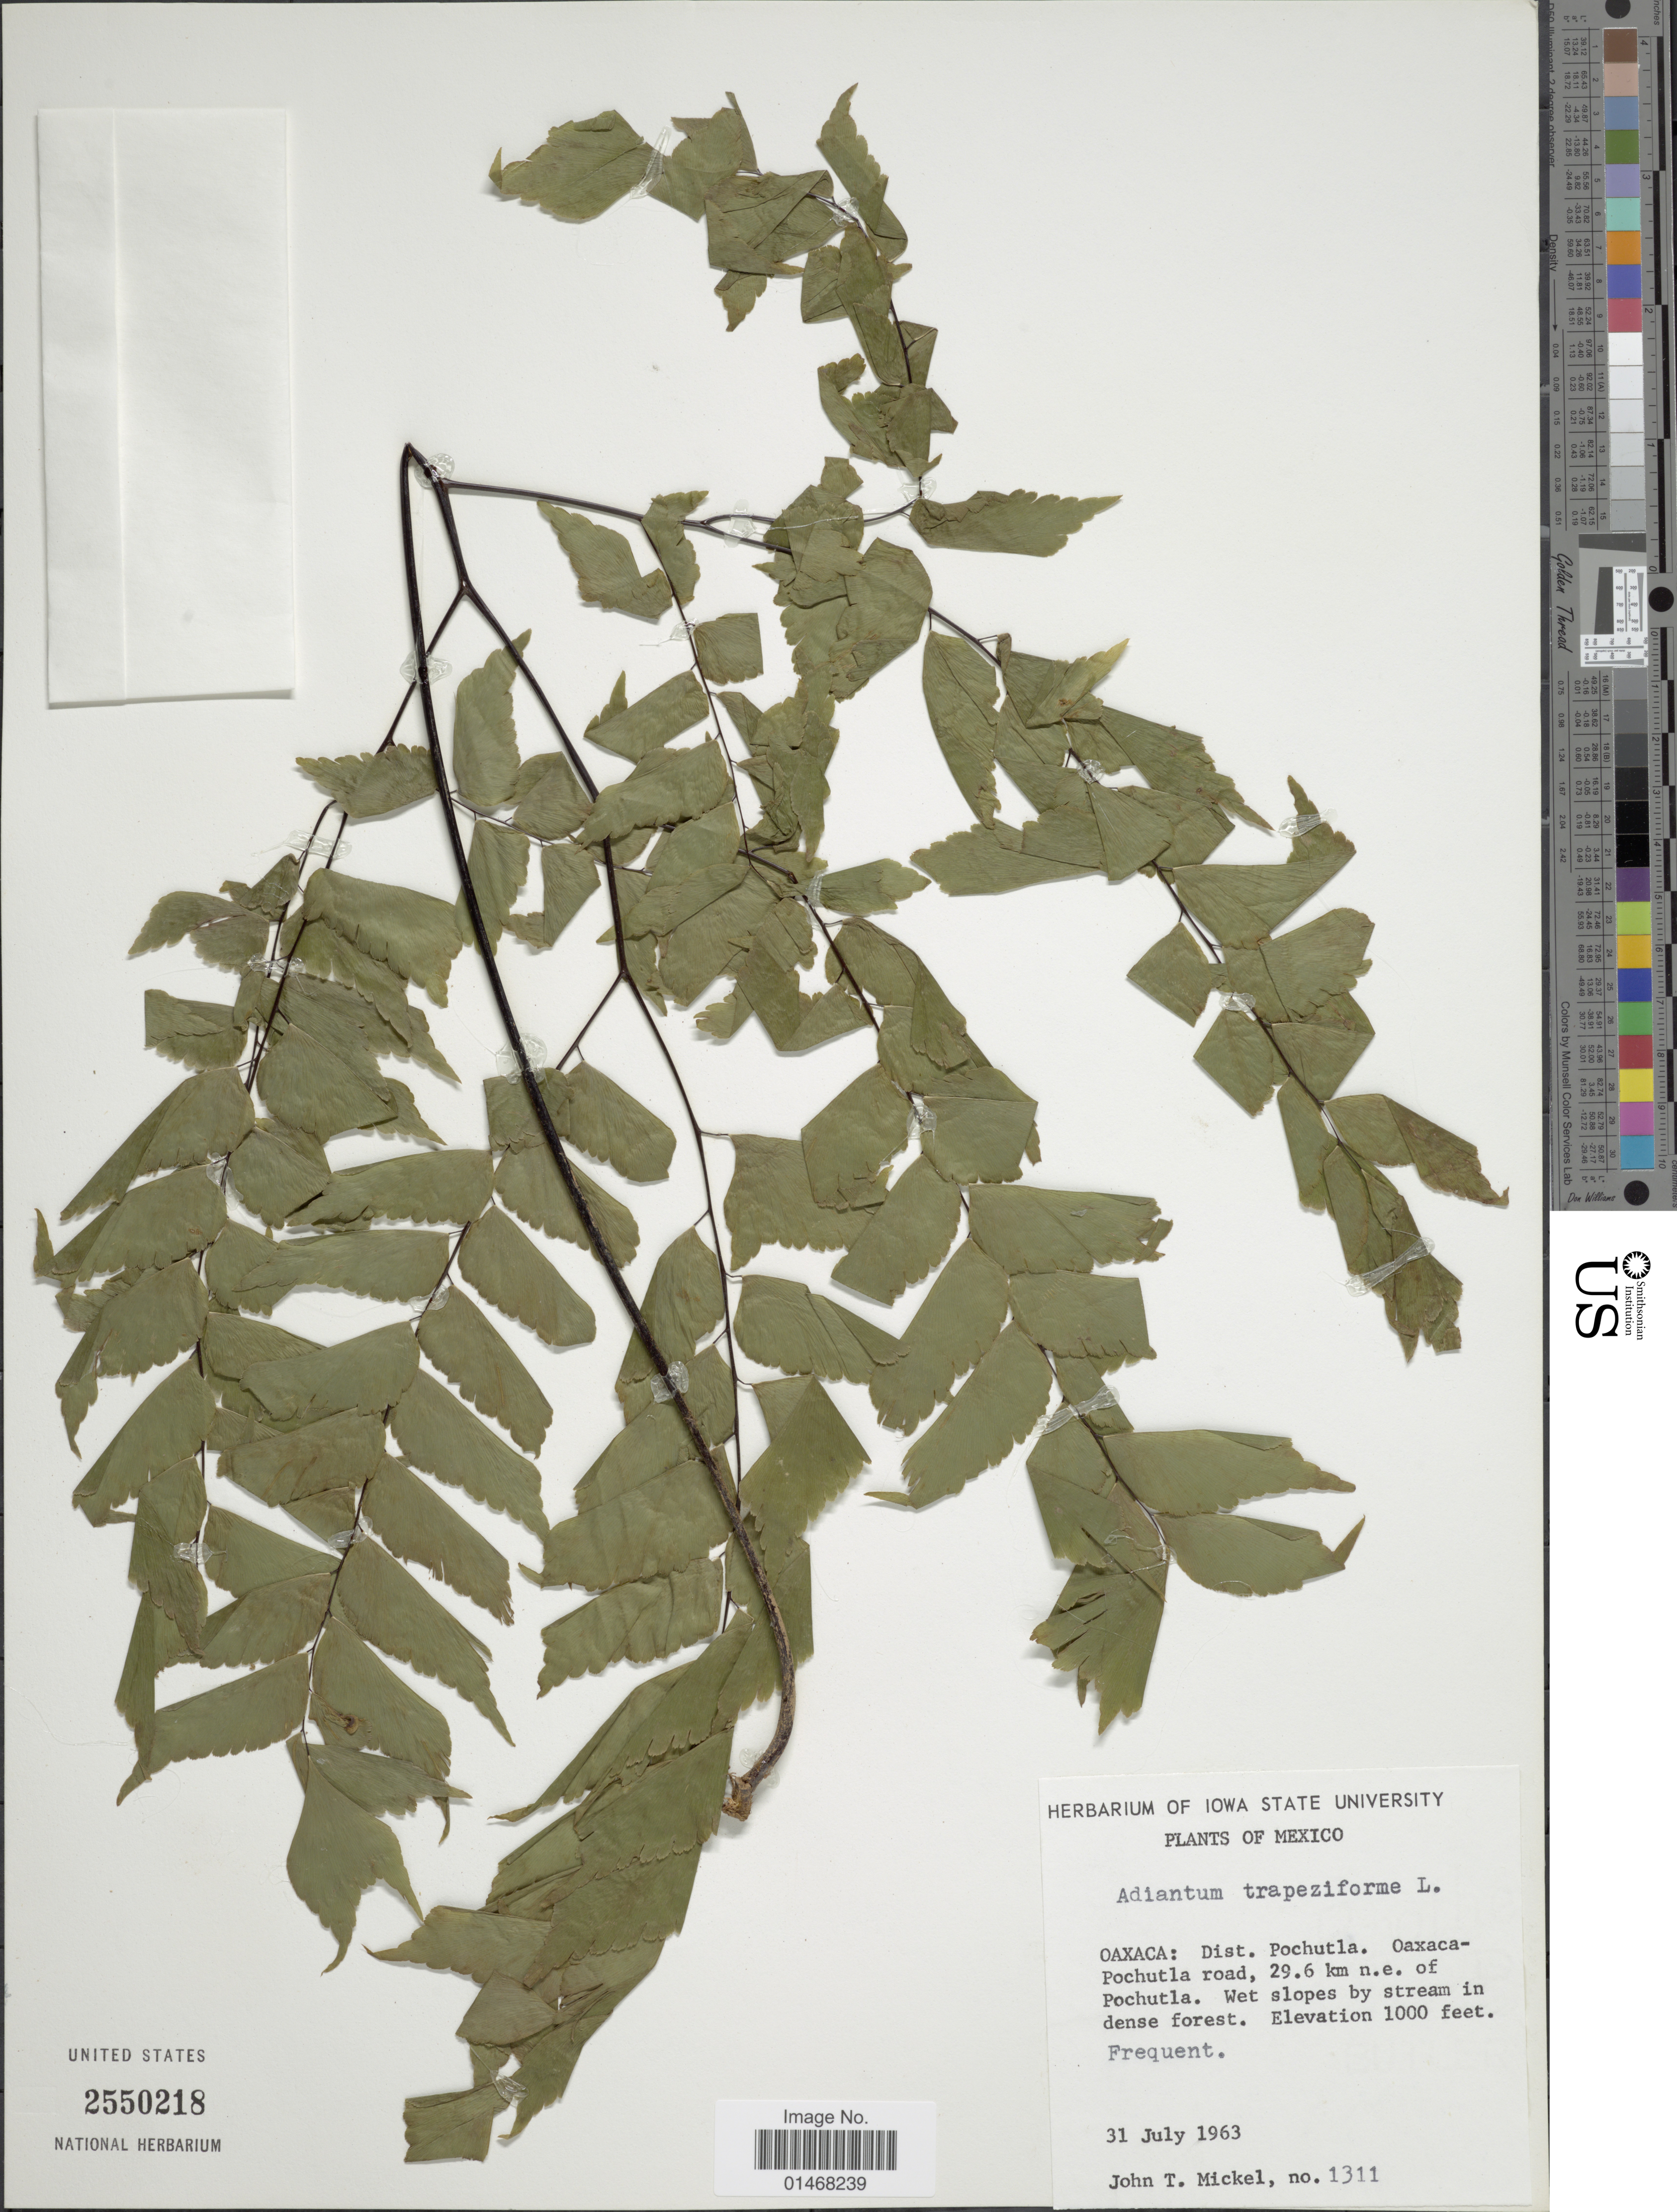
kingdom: Plantae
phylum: Tracheophyta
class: Polypodiopsida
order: Polypodiales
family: Pteridaceae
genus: Adiantum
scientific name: Adiantum trapeziforme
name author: L.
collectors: J. T. Mickel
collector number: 1311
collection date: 1963-07-31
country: Mexico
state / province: Oaxaca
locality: Dist. Pochutla. Oaxaca-Pochutla road, 29.6 km n.e. of Pochutla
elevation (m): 305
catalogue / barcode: US 2550218